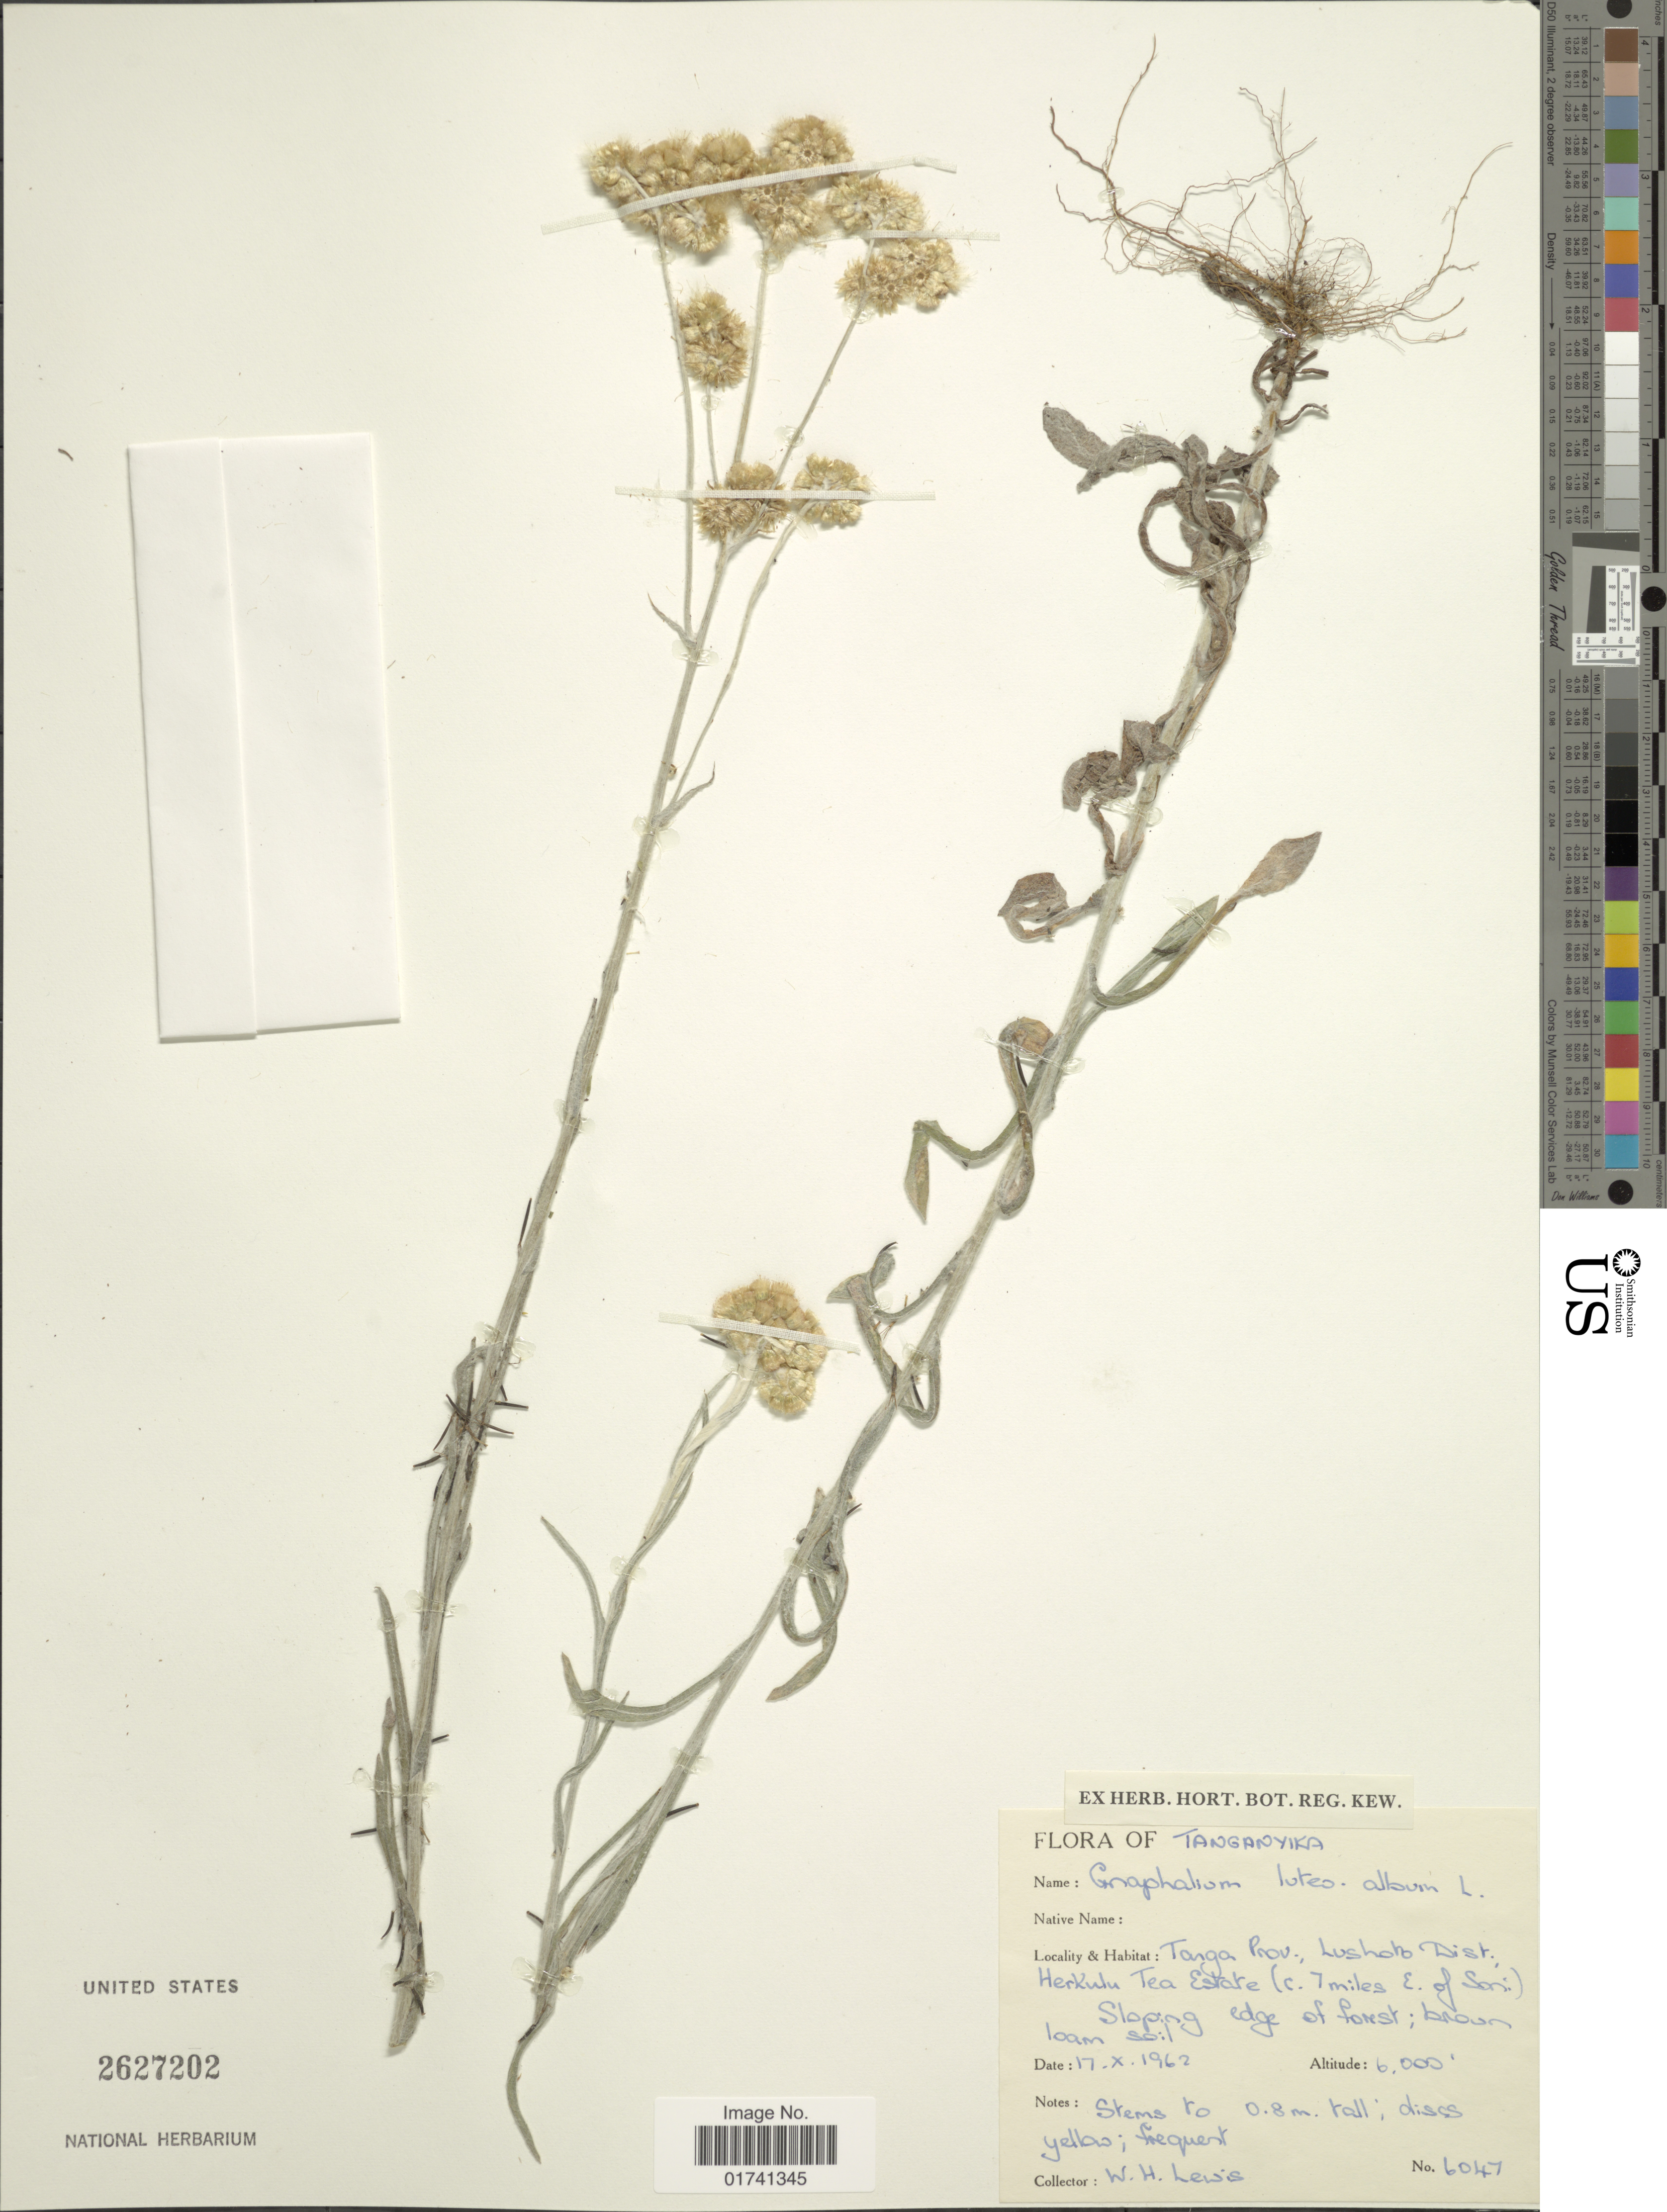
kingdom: Plantae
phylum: Tracheophyta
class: Magnoliopsida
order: Asterales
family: Asteraceae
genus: Laphangium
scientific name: Laphangium luteoalbum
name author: (L.) Tzvelev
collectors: W. H. Lewis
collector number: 6047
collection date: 1962-10-17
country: Tanzania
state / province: Tanga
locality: Tanganyika, Lushoto Dist., Herkulu Tea Esate (c. 7 miles E. of Soni), sloping edge of forest.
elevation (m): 1829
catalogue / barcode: US 2627202